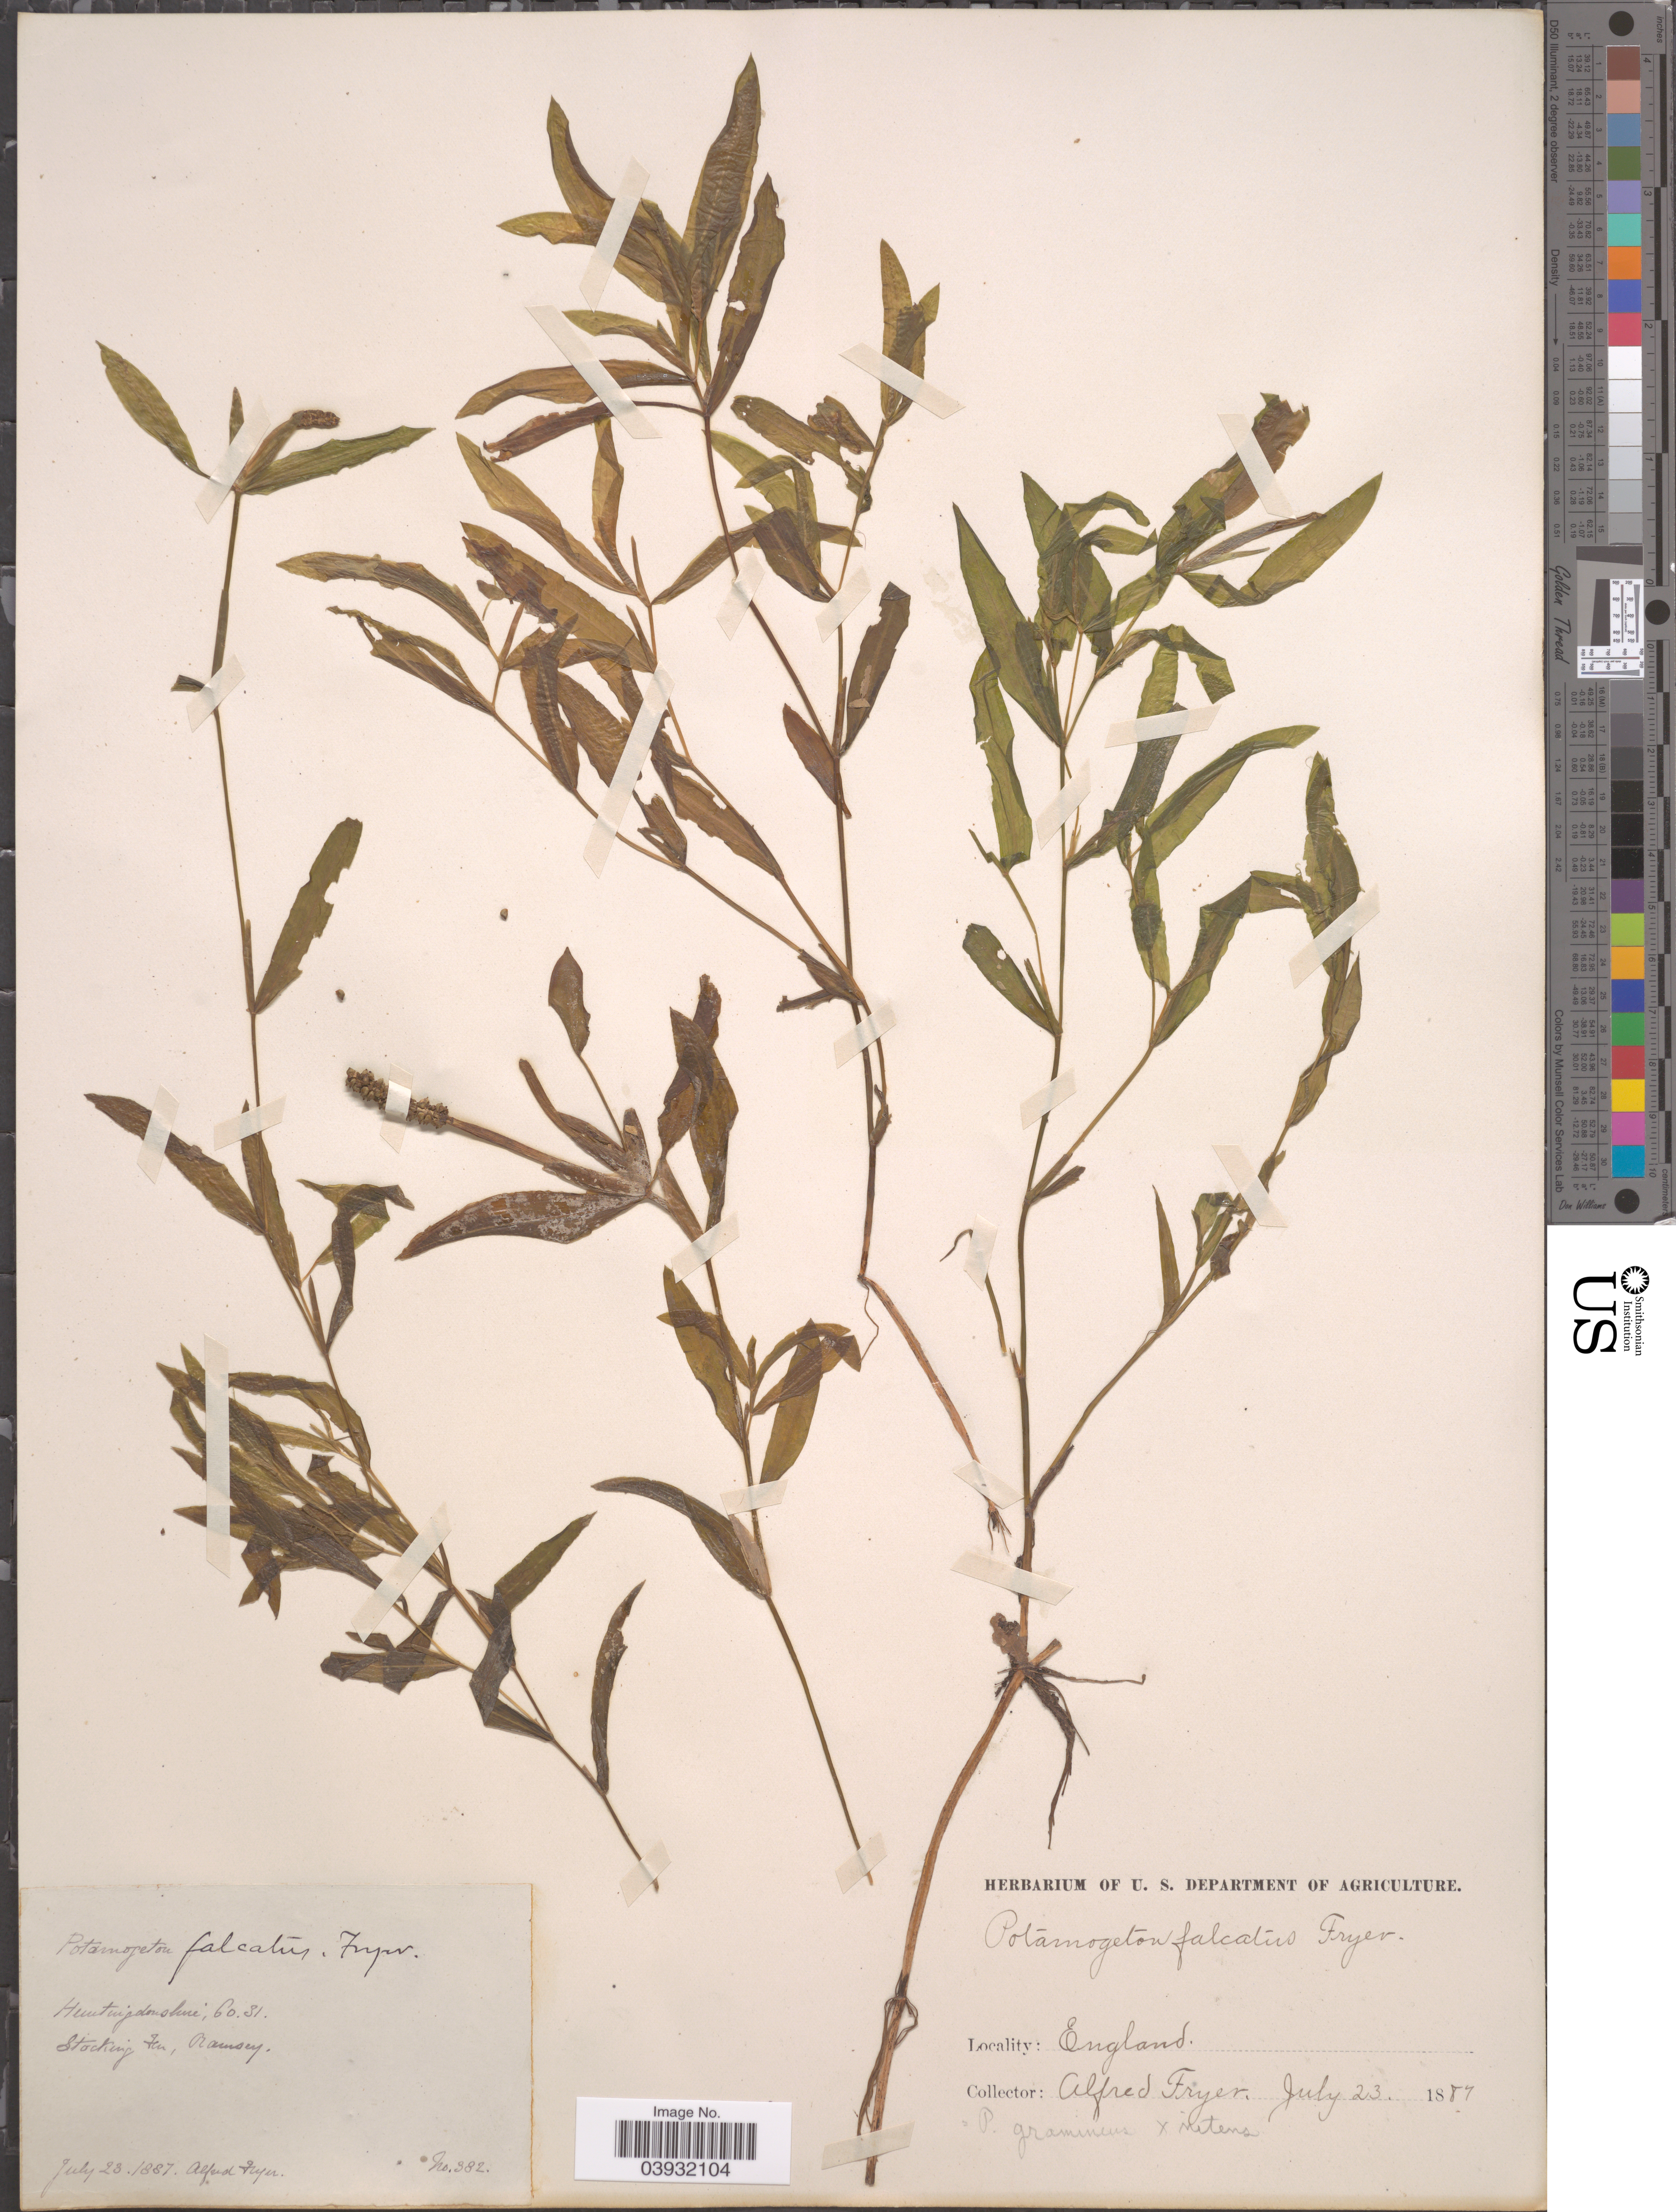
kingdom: Plantae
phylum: Tracheophyta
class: Liliopsida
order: Alismatales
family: Potamogetonaceae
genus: Potamogeton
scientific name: Potamogeton gramineus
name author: L.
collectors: A. Fryer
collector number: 382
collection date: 1887-07-23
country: United Kingdom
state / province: England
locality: Huntingdonshire, Co. 31. Stocking Fen, Ramsey.